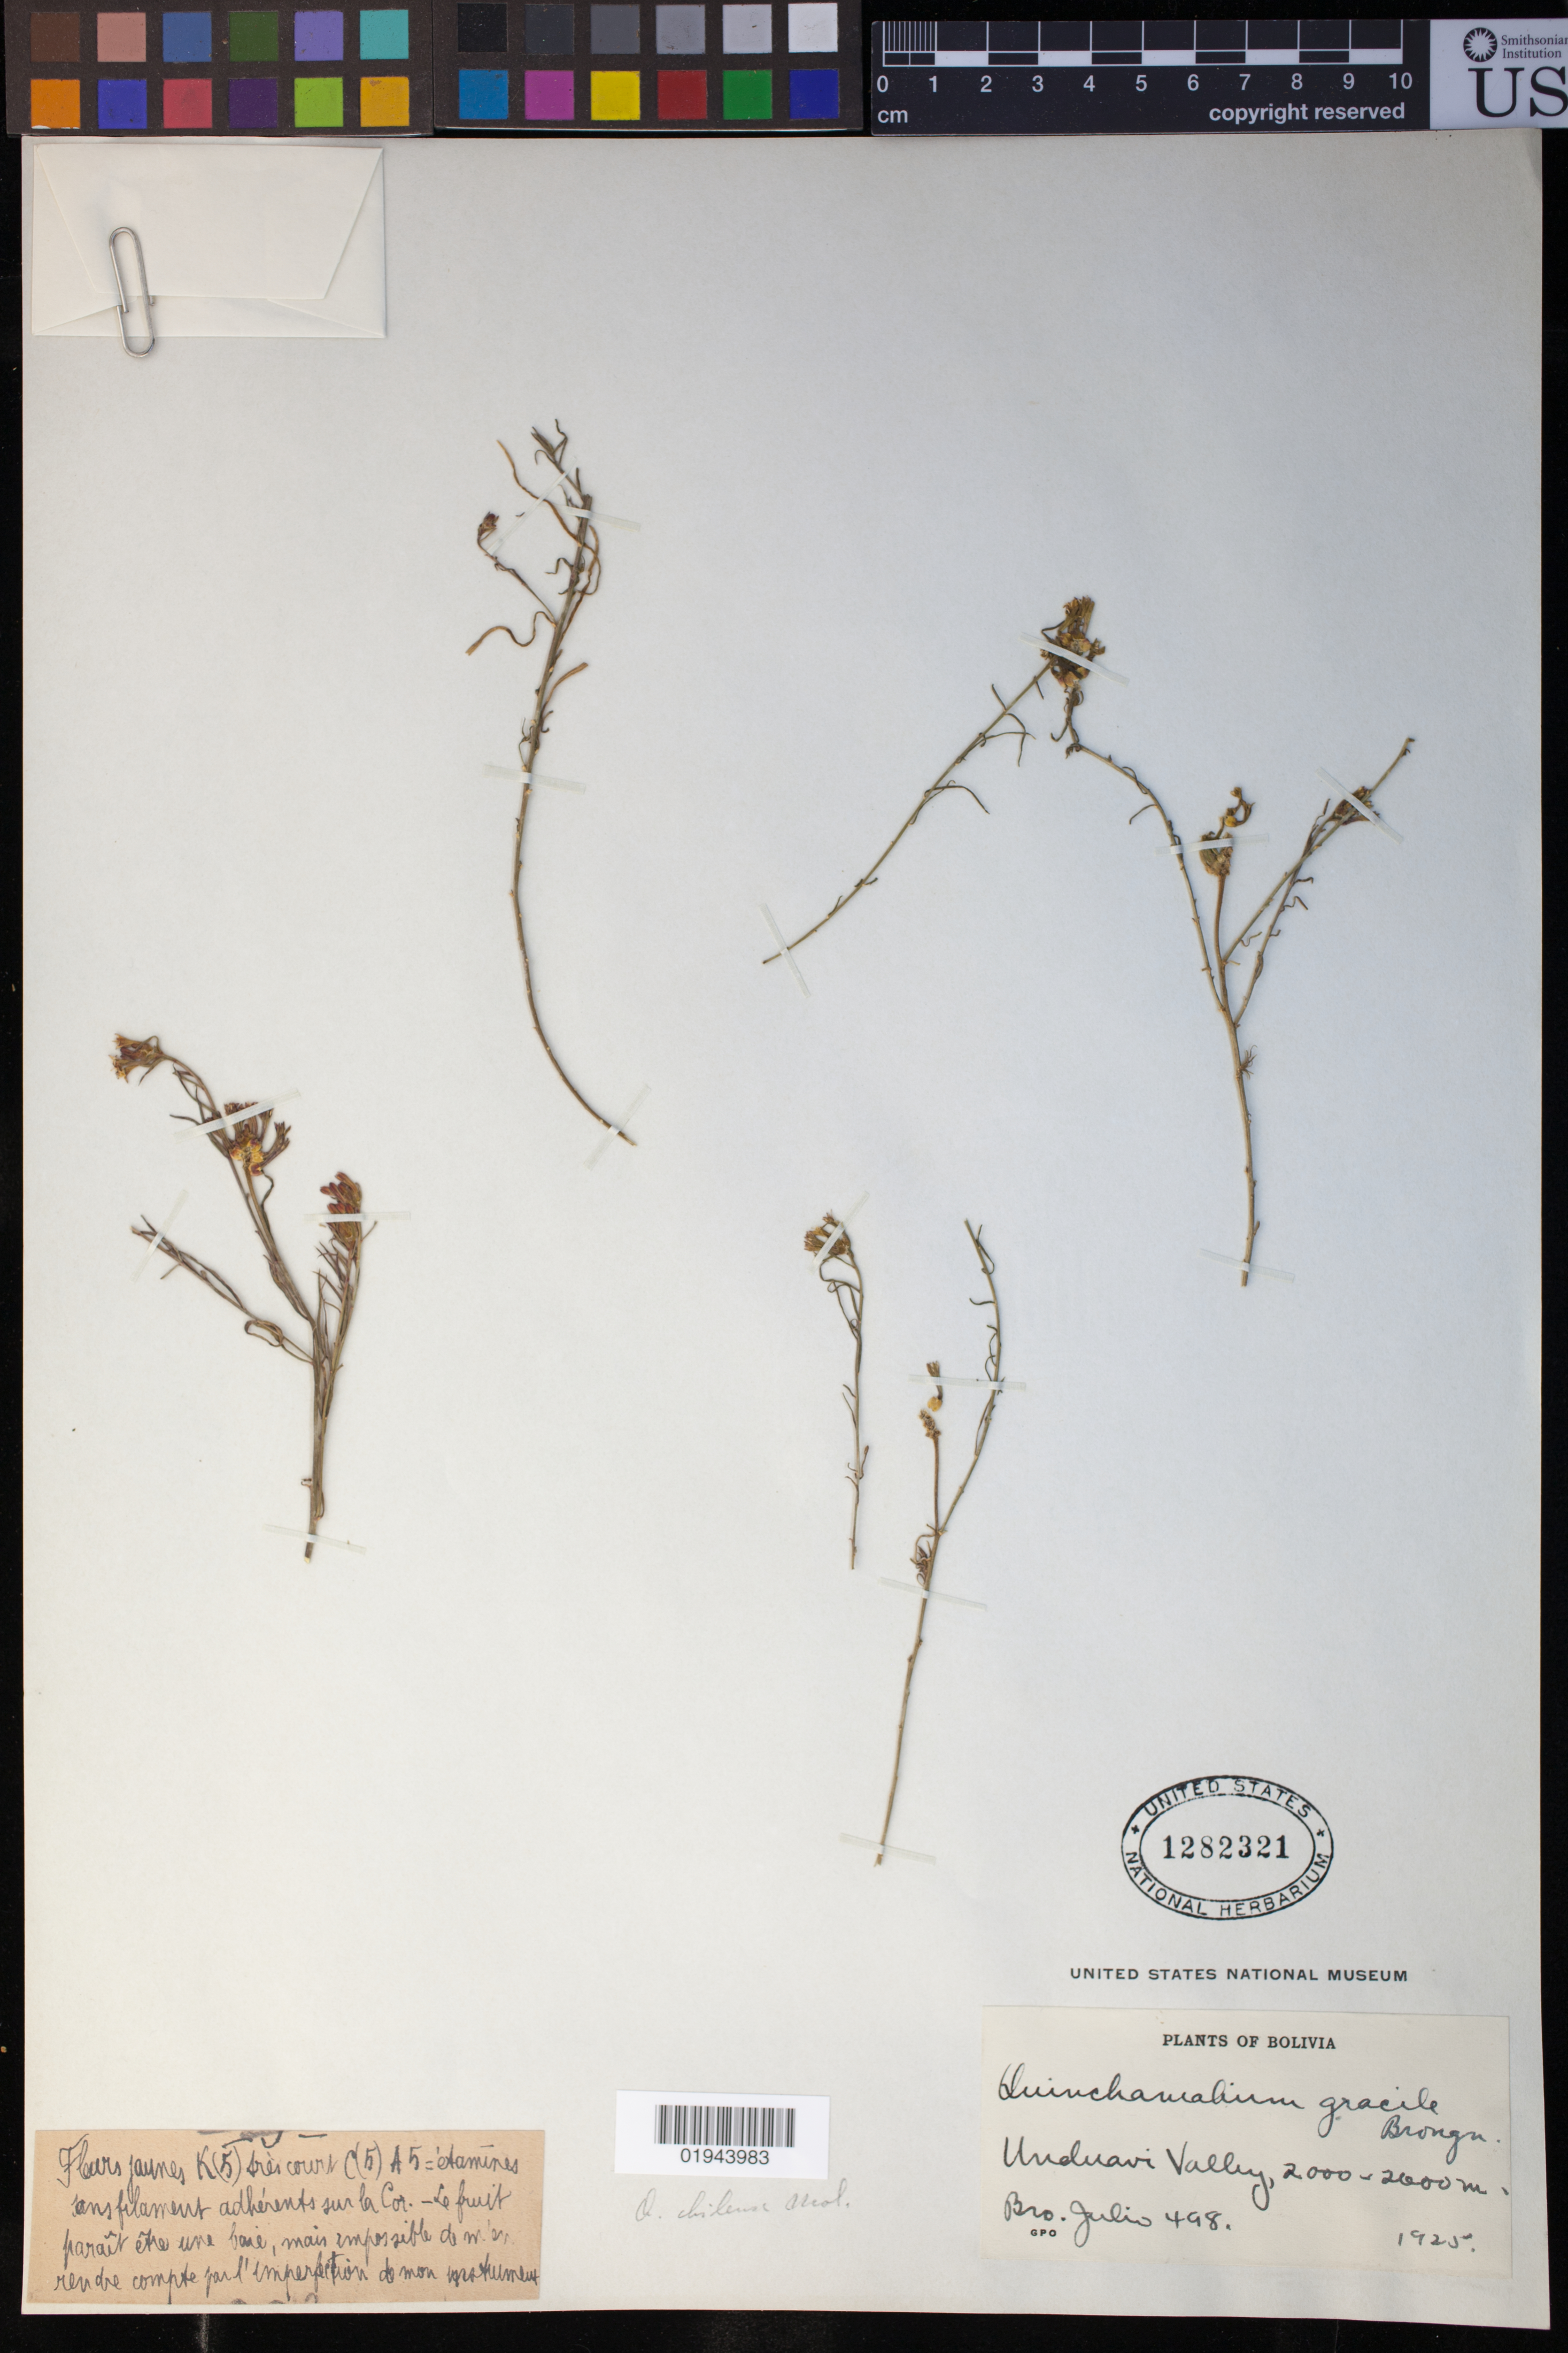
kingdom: Plantae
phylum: Tracheophyta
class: Magnoliopsida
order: Santalales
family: Schoepfiaceae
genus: Quinchamalium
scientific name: Quinchamalium chilense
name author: Molina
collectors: Bro. Julio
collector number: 498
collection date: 1925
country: Bolivia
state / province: La Paz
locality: Unduavi Valley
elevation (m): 2000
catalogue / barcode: US 1282321